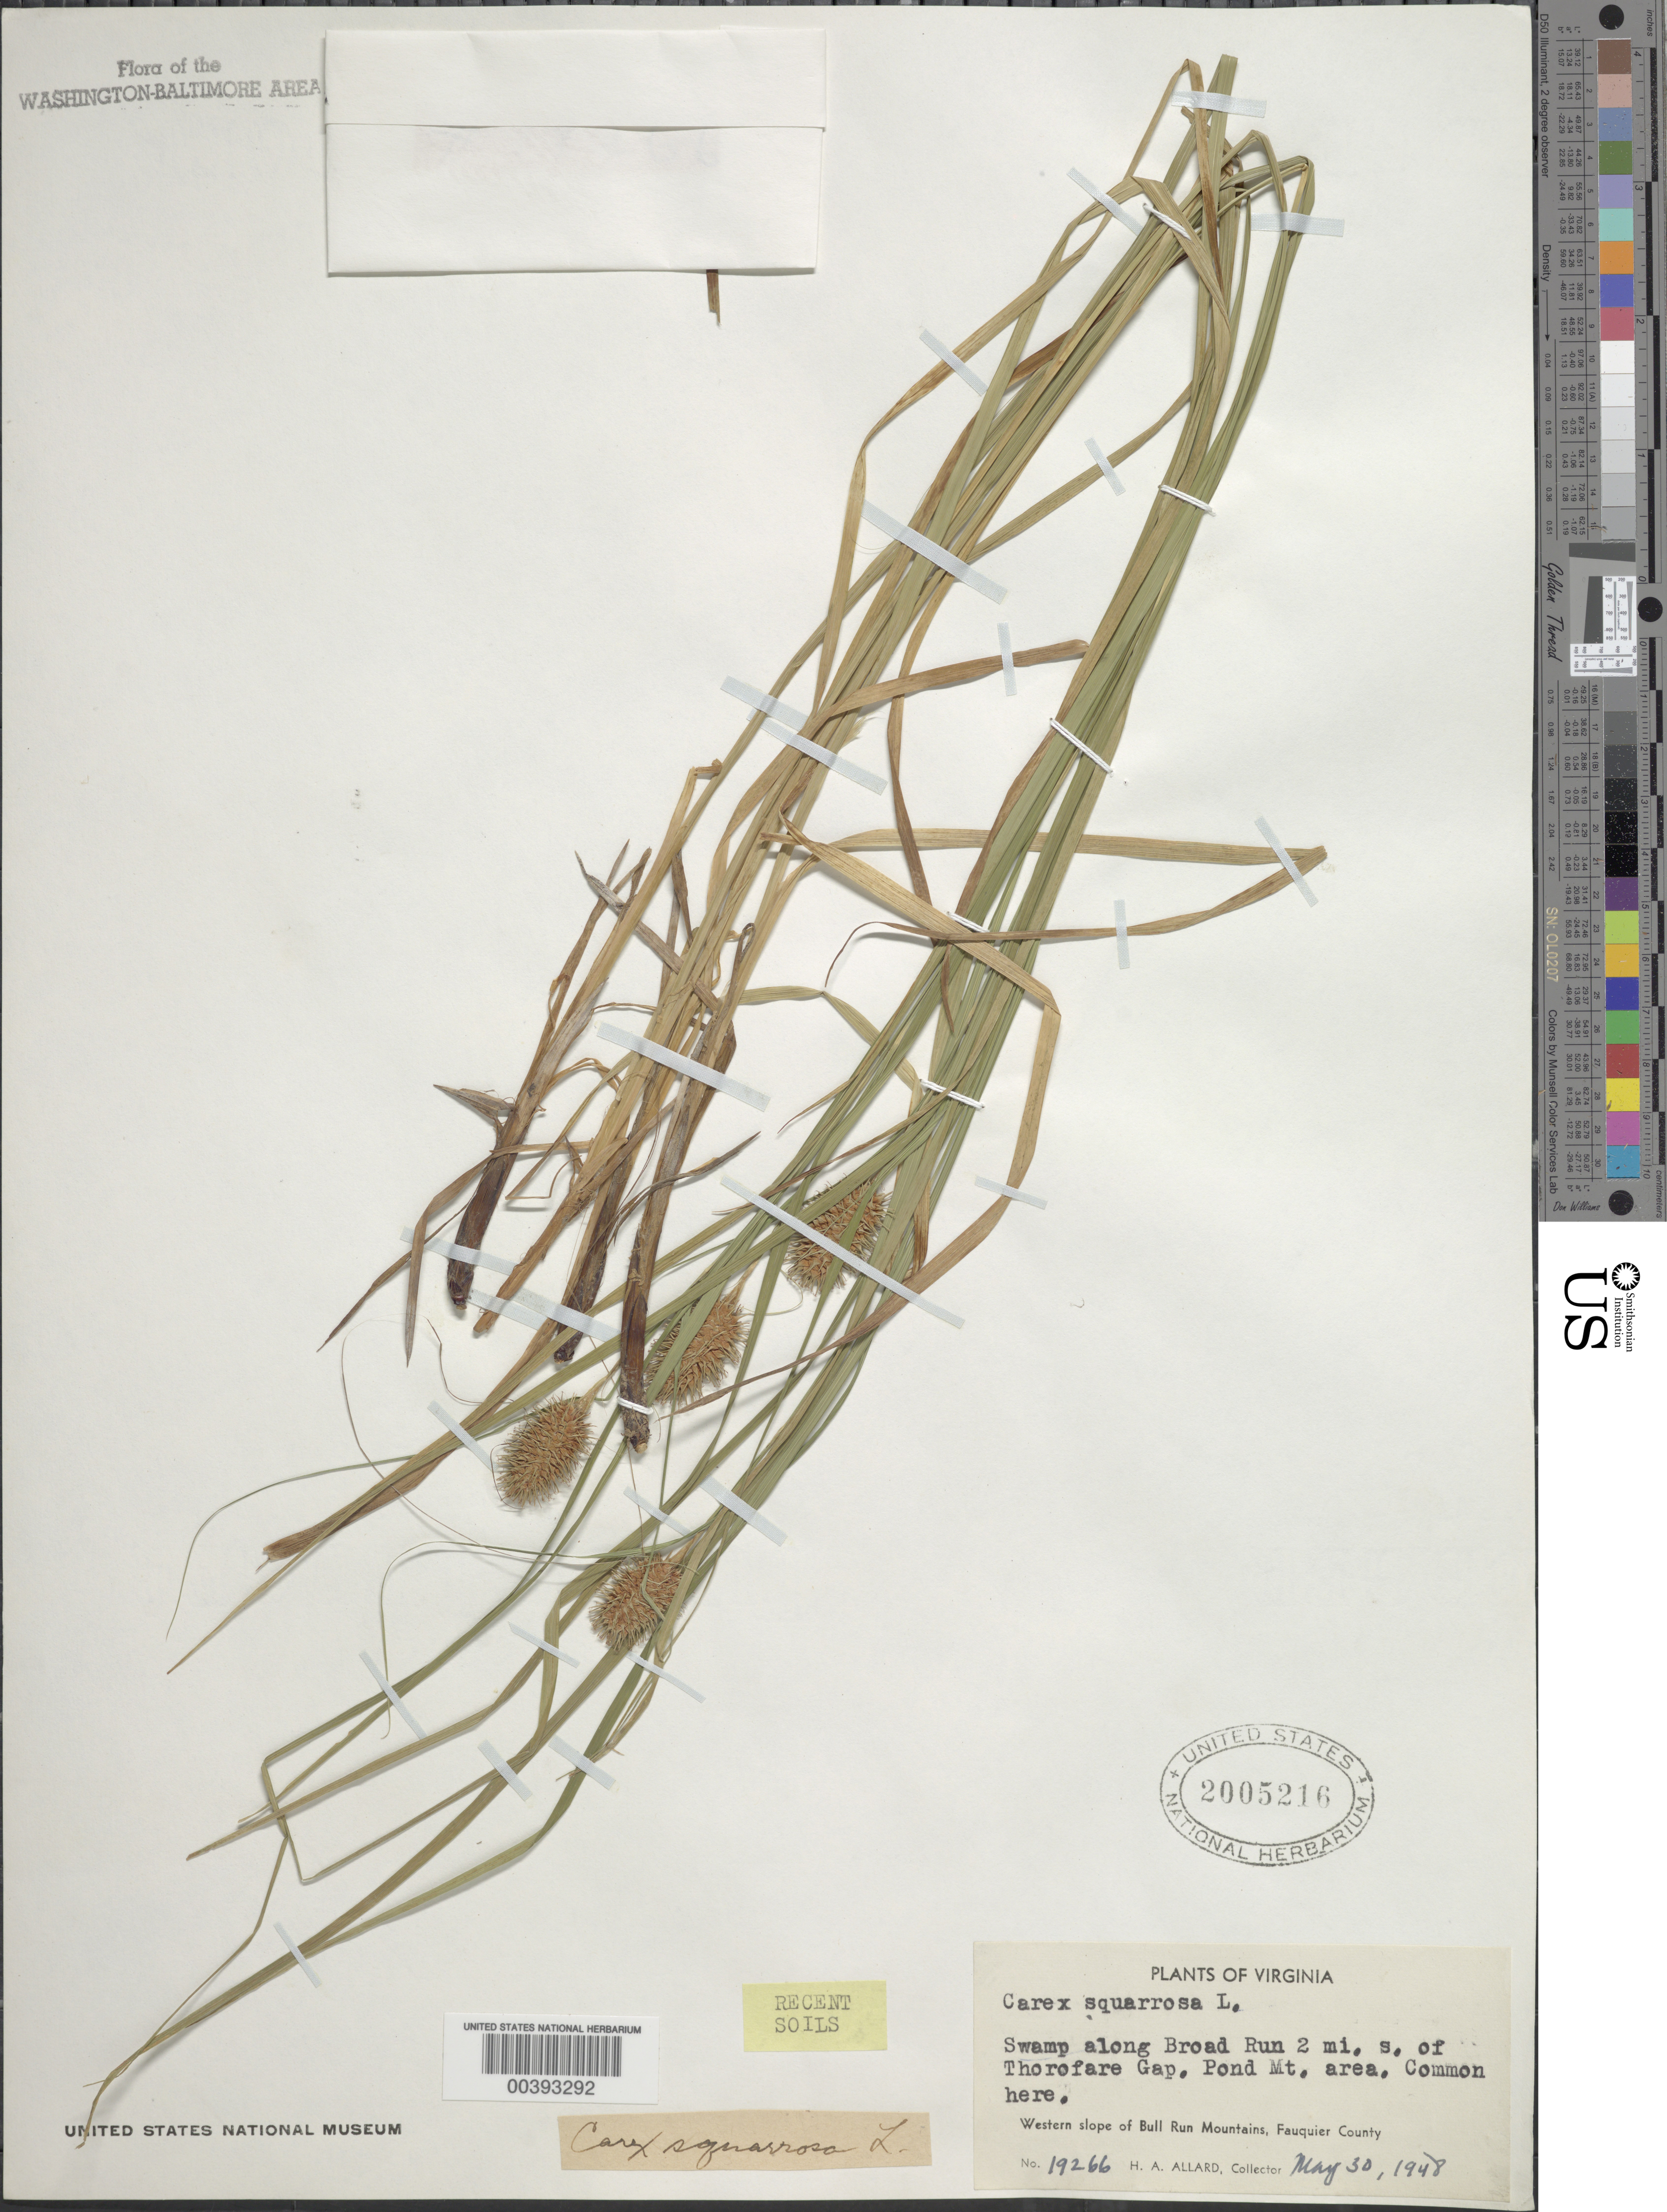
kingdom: Plantae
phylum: Tracheophyta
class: Liliopsida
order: Poales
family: Cyperaceae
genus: Carex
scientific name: Carex squarrosa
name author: L.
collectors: H. A. Allard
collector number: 19266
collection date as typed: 30 May 1948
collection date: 1948-05-30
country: United States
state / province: Virginia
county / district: Fauquier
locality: Broad Run below Thorofare Gap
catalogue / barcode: US 2005216